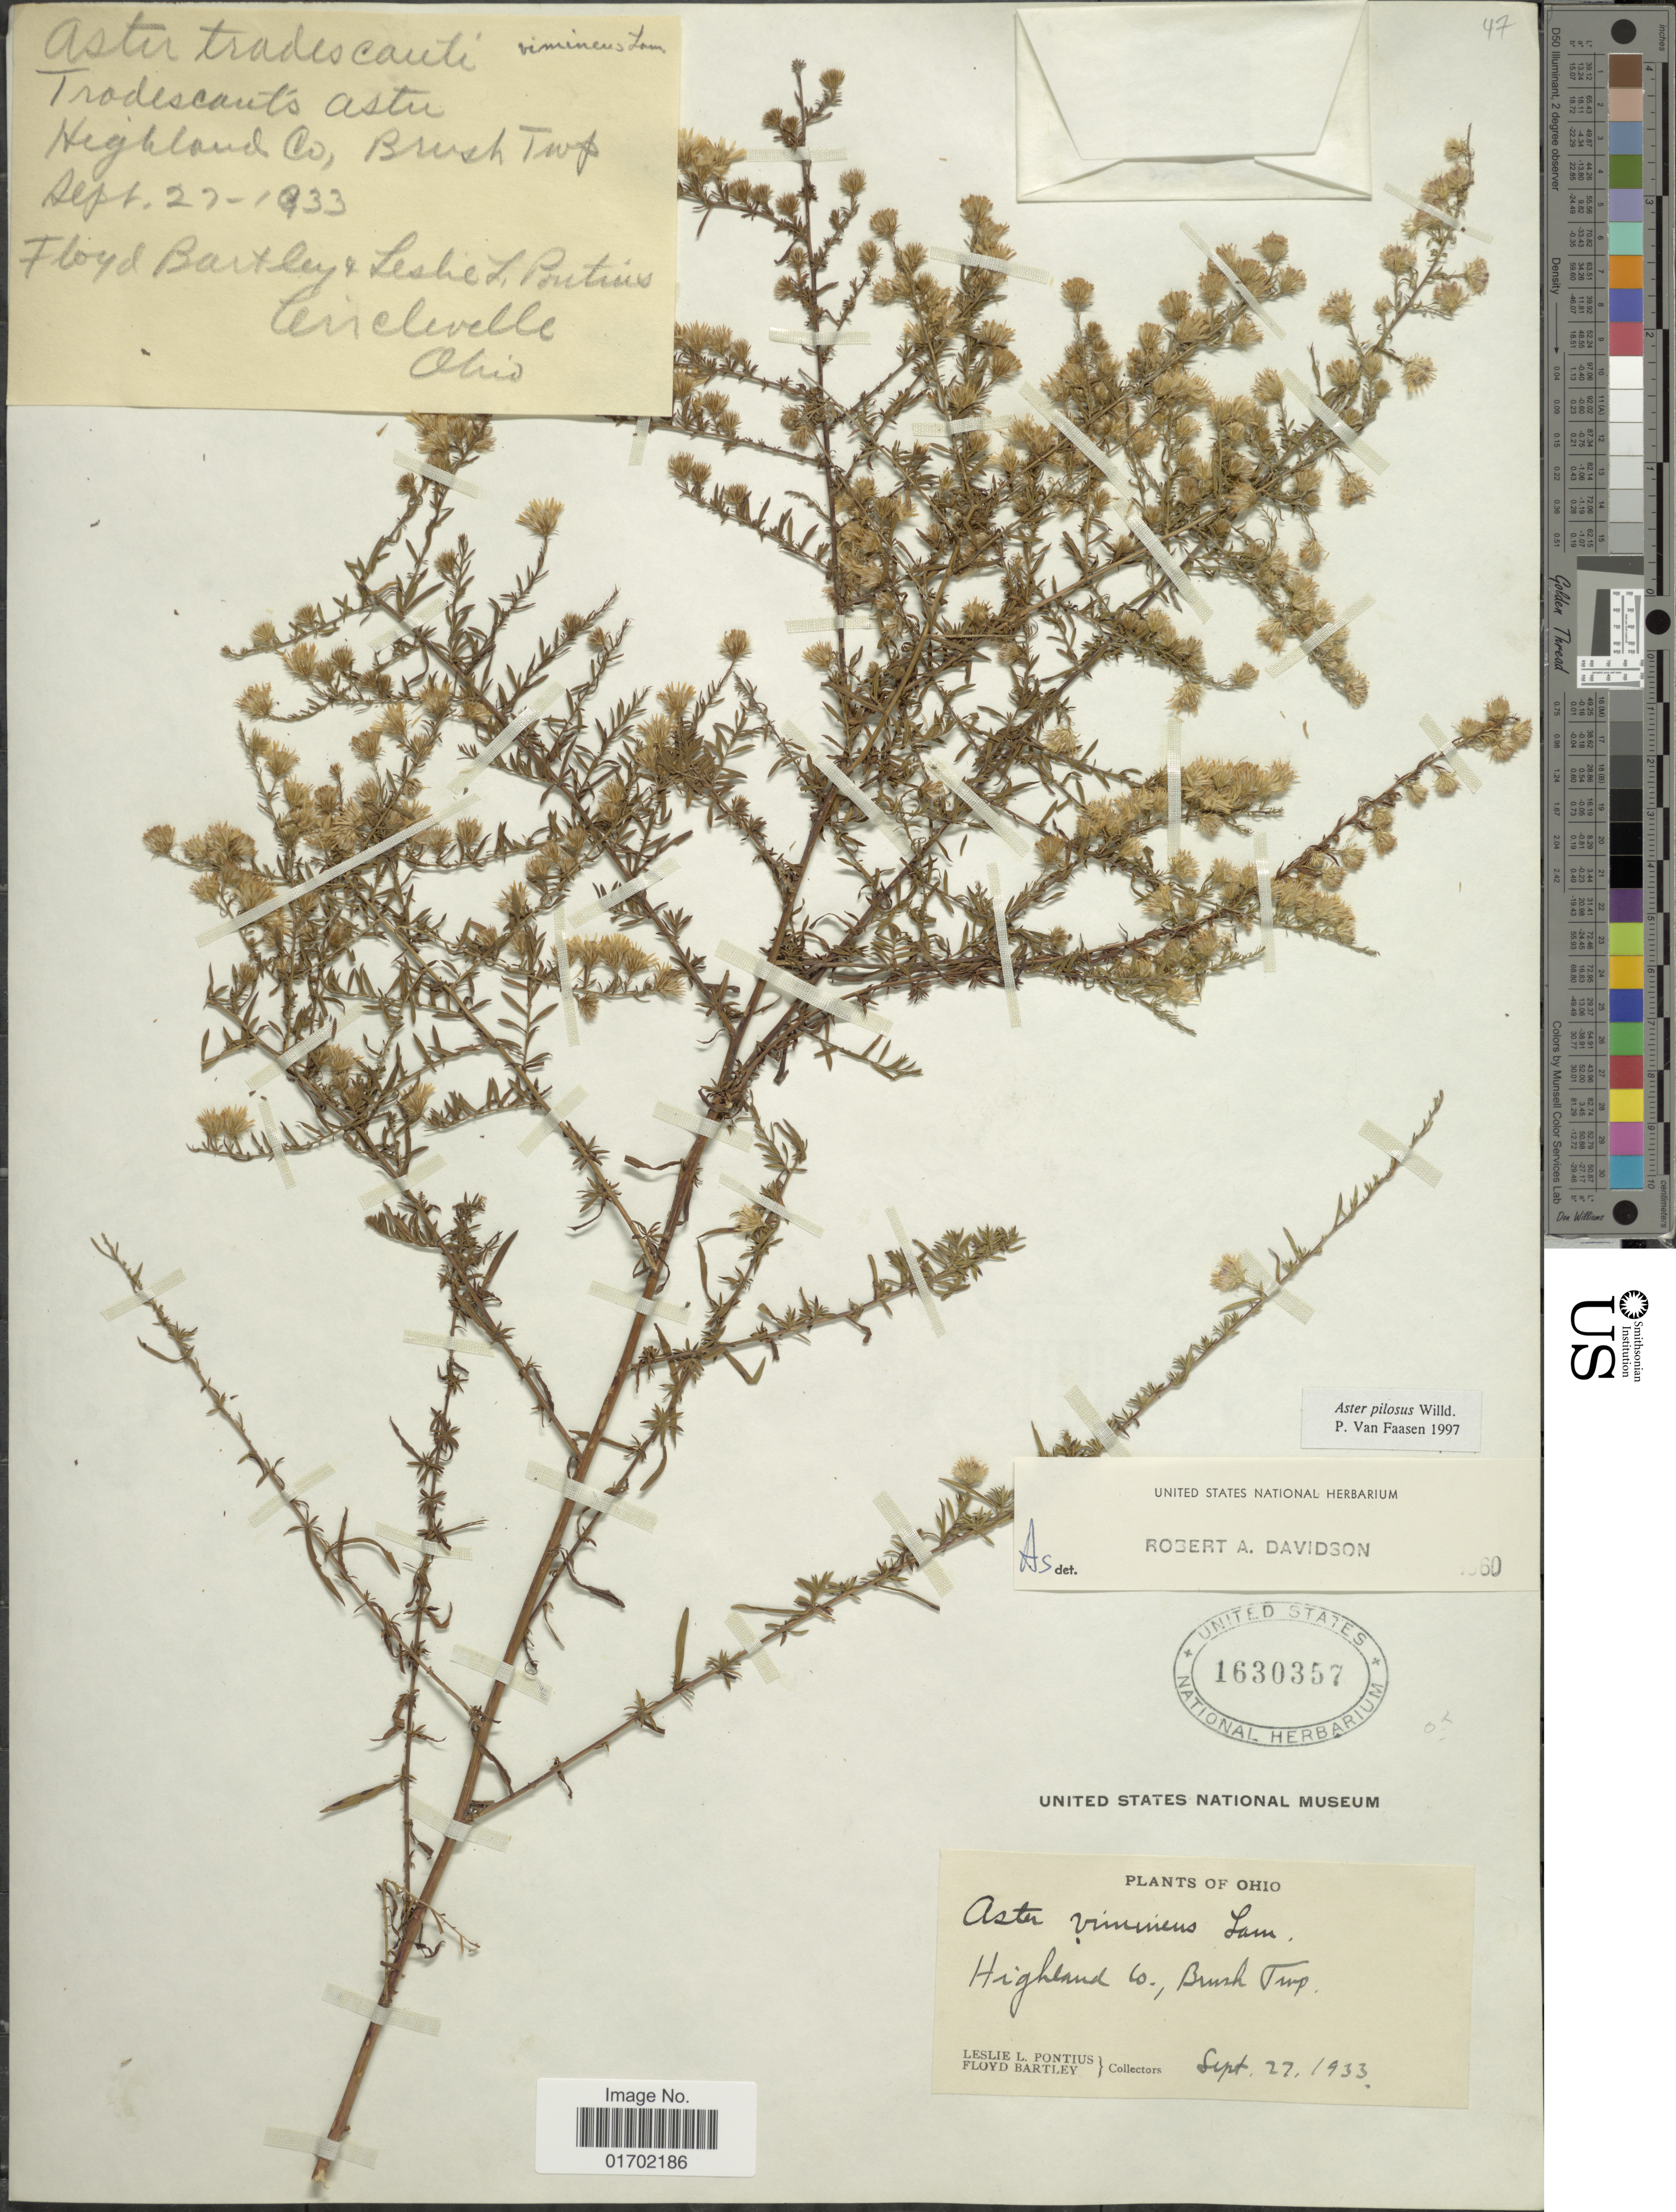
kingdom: Plantae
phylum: Tracheophyta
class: Magnoliopsida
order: Asterales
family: Asteraceae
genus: Symphyotrichum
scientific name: Symphyotrichum pilosum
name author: (Willd.) G.L. Nesom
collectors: L. L. Pontious & F. Bartley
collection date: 1933-09-27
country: United States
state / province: Ohio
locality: Highland Co., Brush Twp.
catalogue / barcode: US 1630357